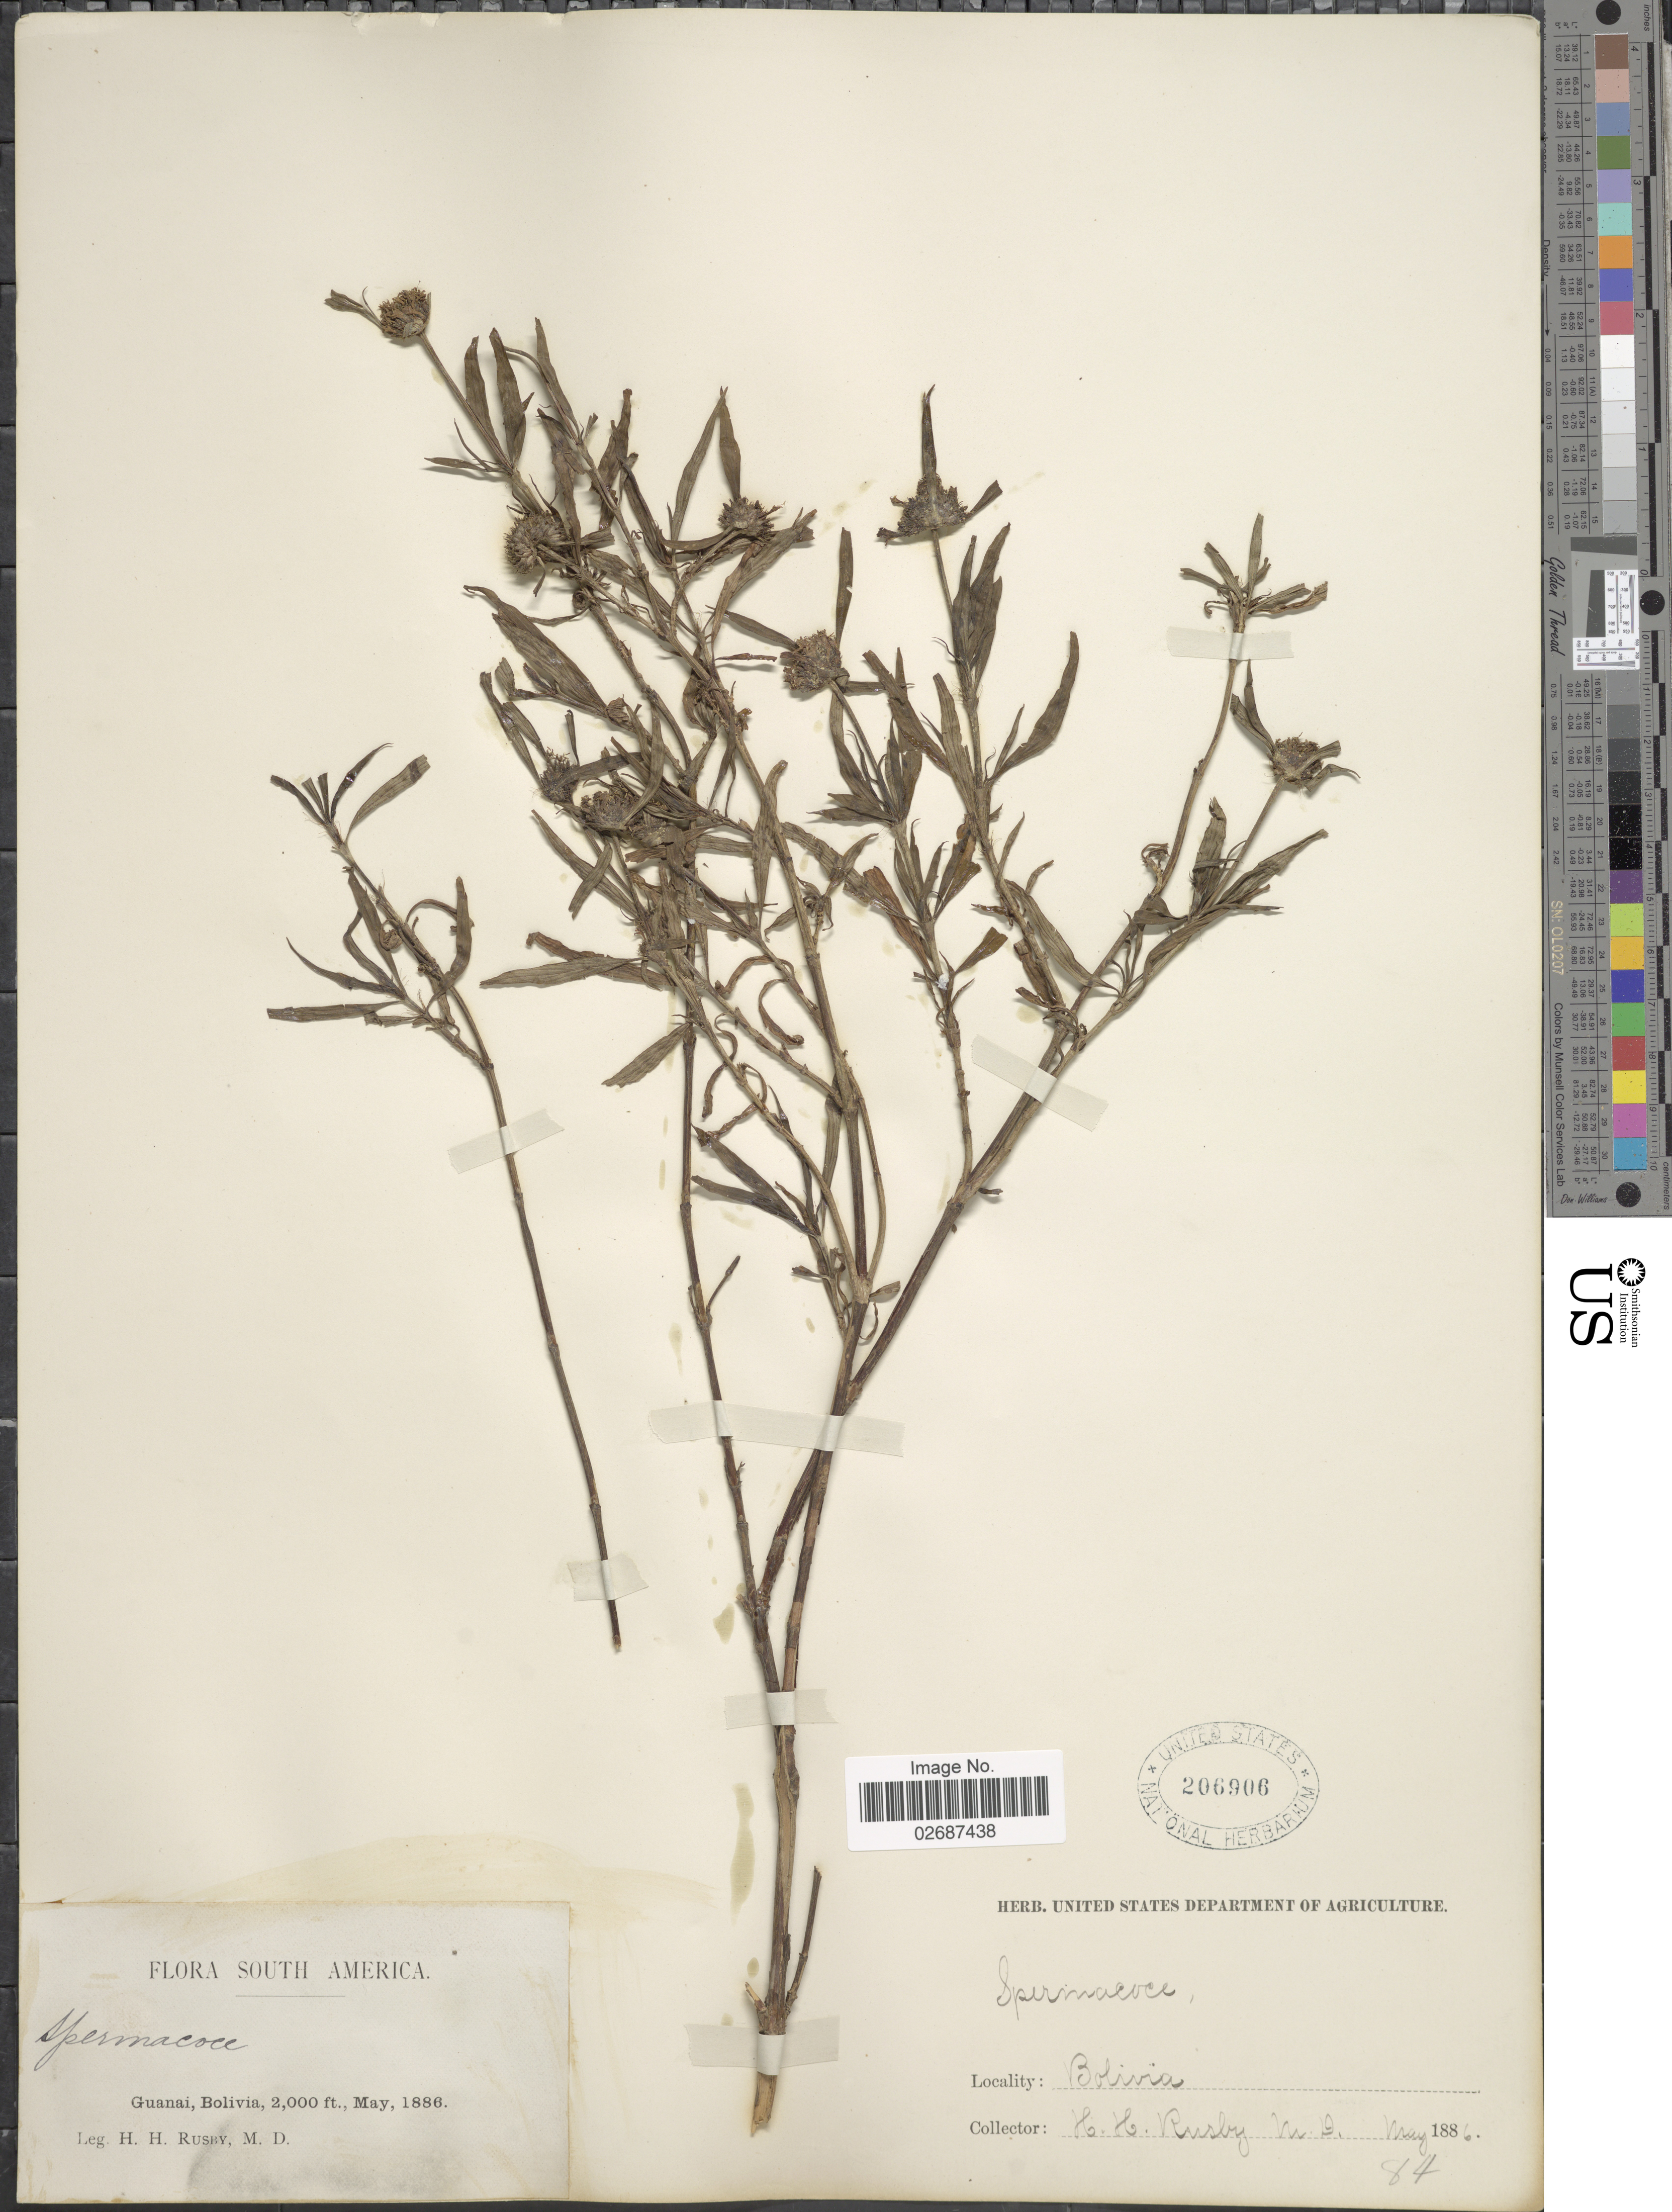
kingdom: Plantae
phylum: Tracheophyta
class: Magnoliopsida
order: Gentianales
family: Rubiaceae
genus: Borreria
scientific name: Borreria sp.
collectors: H. H. Rusby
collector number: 84?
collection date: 1886-05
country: Bolivia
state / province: La Páz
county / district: Larecaja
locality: Guanay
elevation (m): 610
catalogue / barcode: US 206906